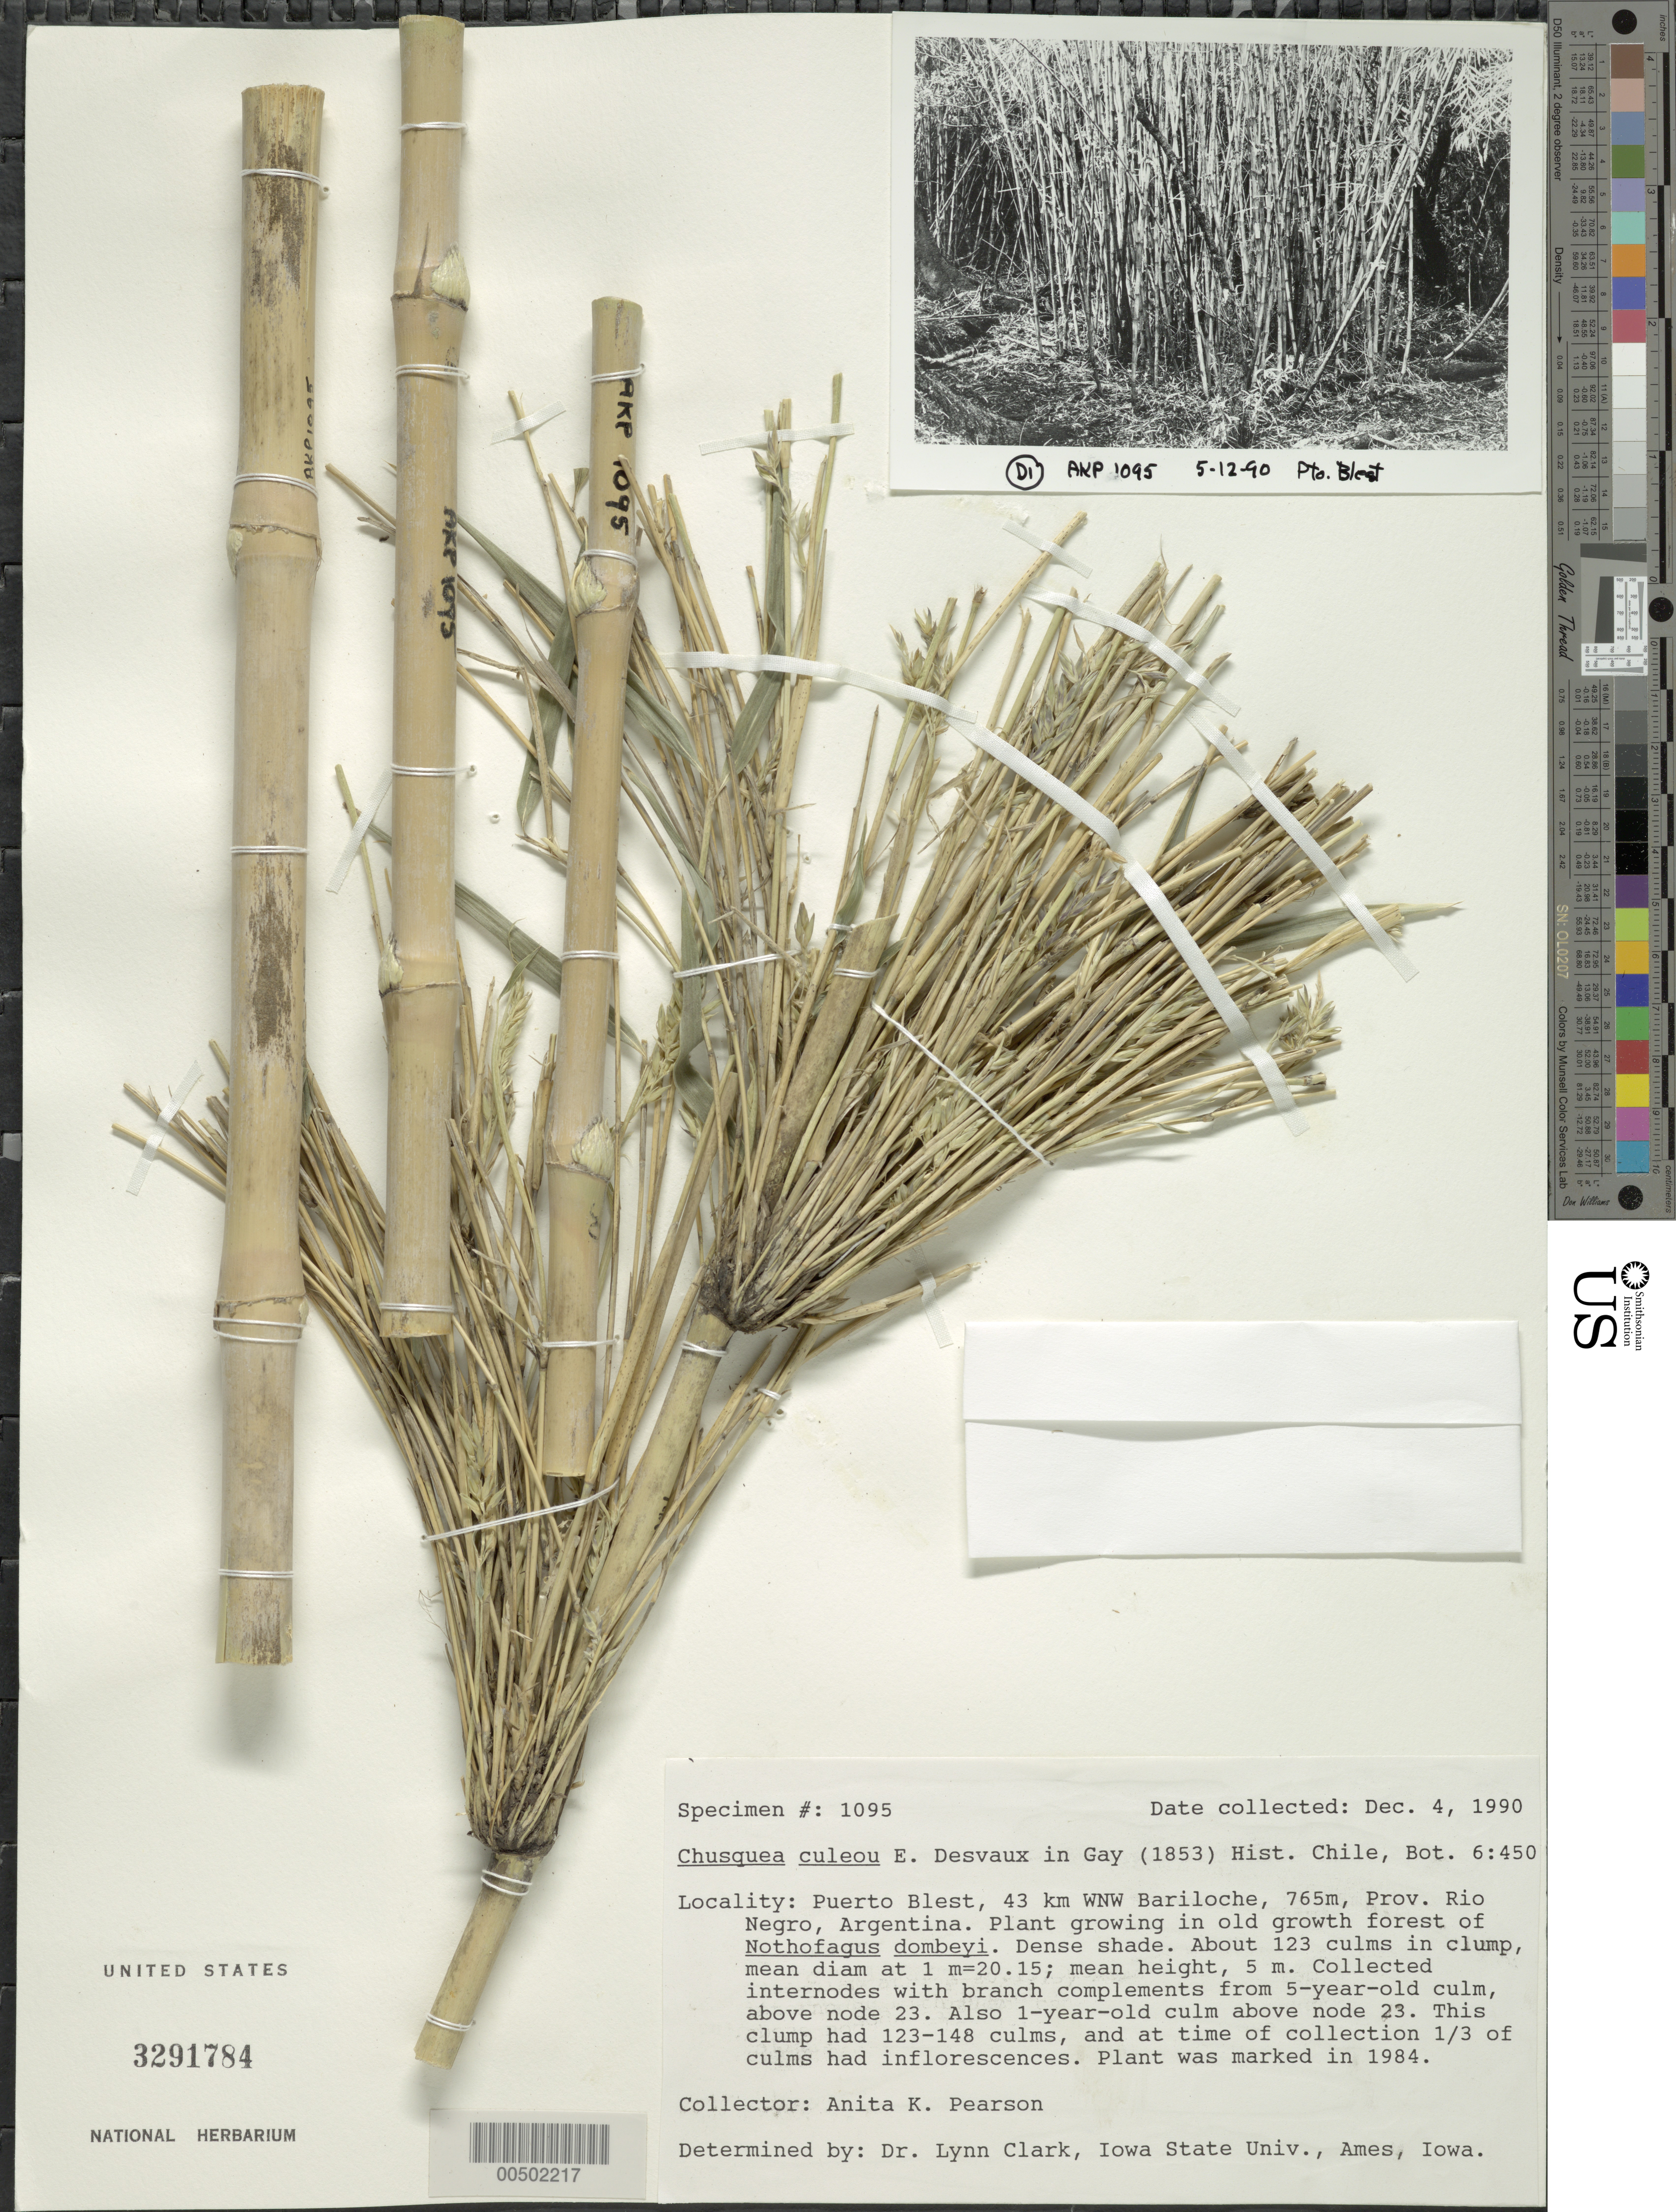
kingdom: Plantae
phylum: Tracheophyta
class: Liliopsida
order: Poales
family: Poaceae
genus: Chusquea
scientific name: Chusquea argentina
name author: Parodi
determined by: Guerreiro, C.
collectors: A. K. Pearson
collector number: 1095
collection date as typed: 04 Dec 1990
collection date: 1990-12-04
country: Argentina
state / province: Río Negro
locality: Puerto Blest, 43 km WNW of Bariloche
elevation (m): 765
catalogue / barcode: US 3291784